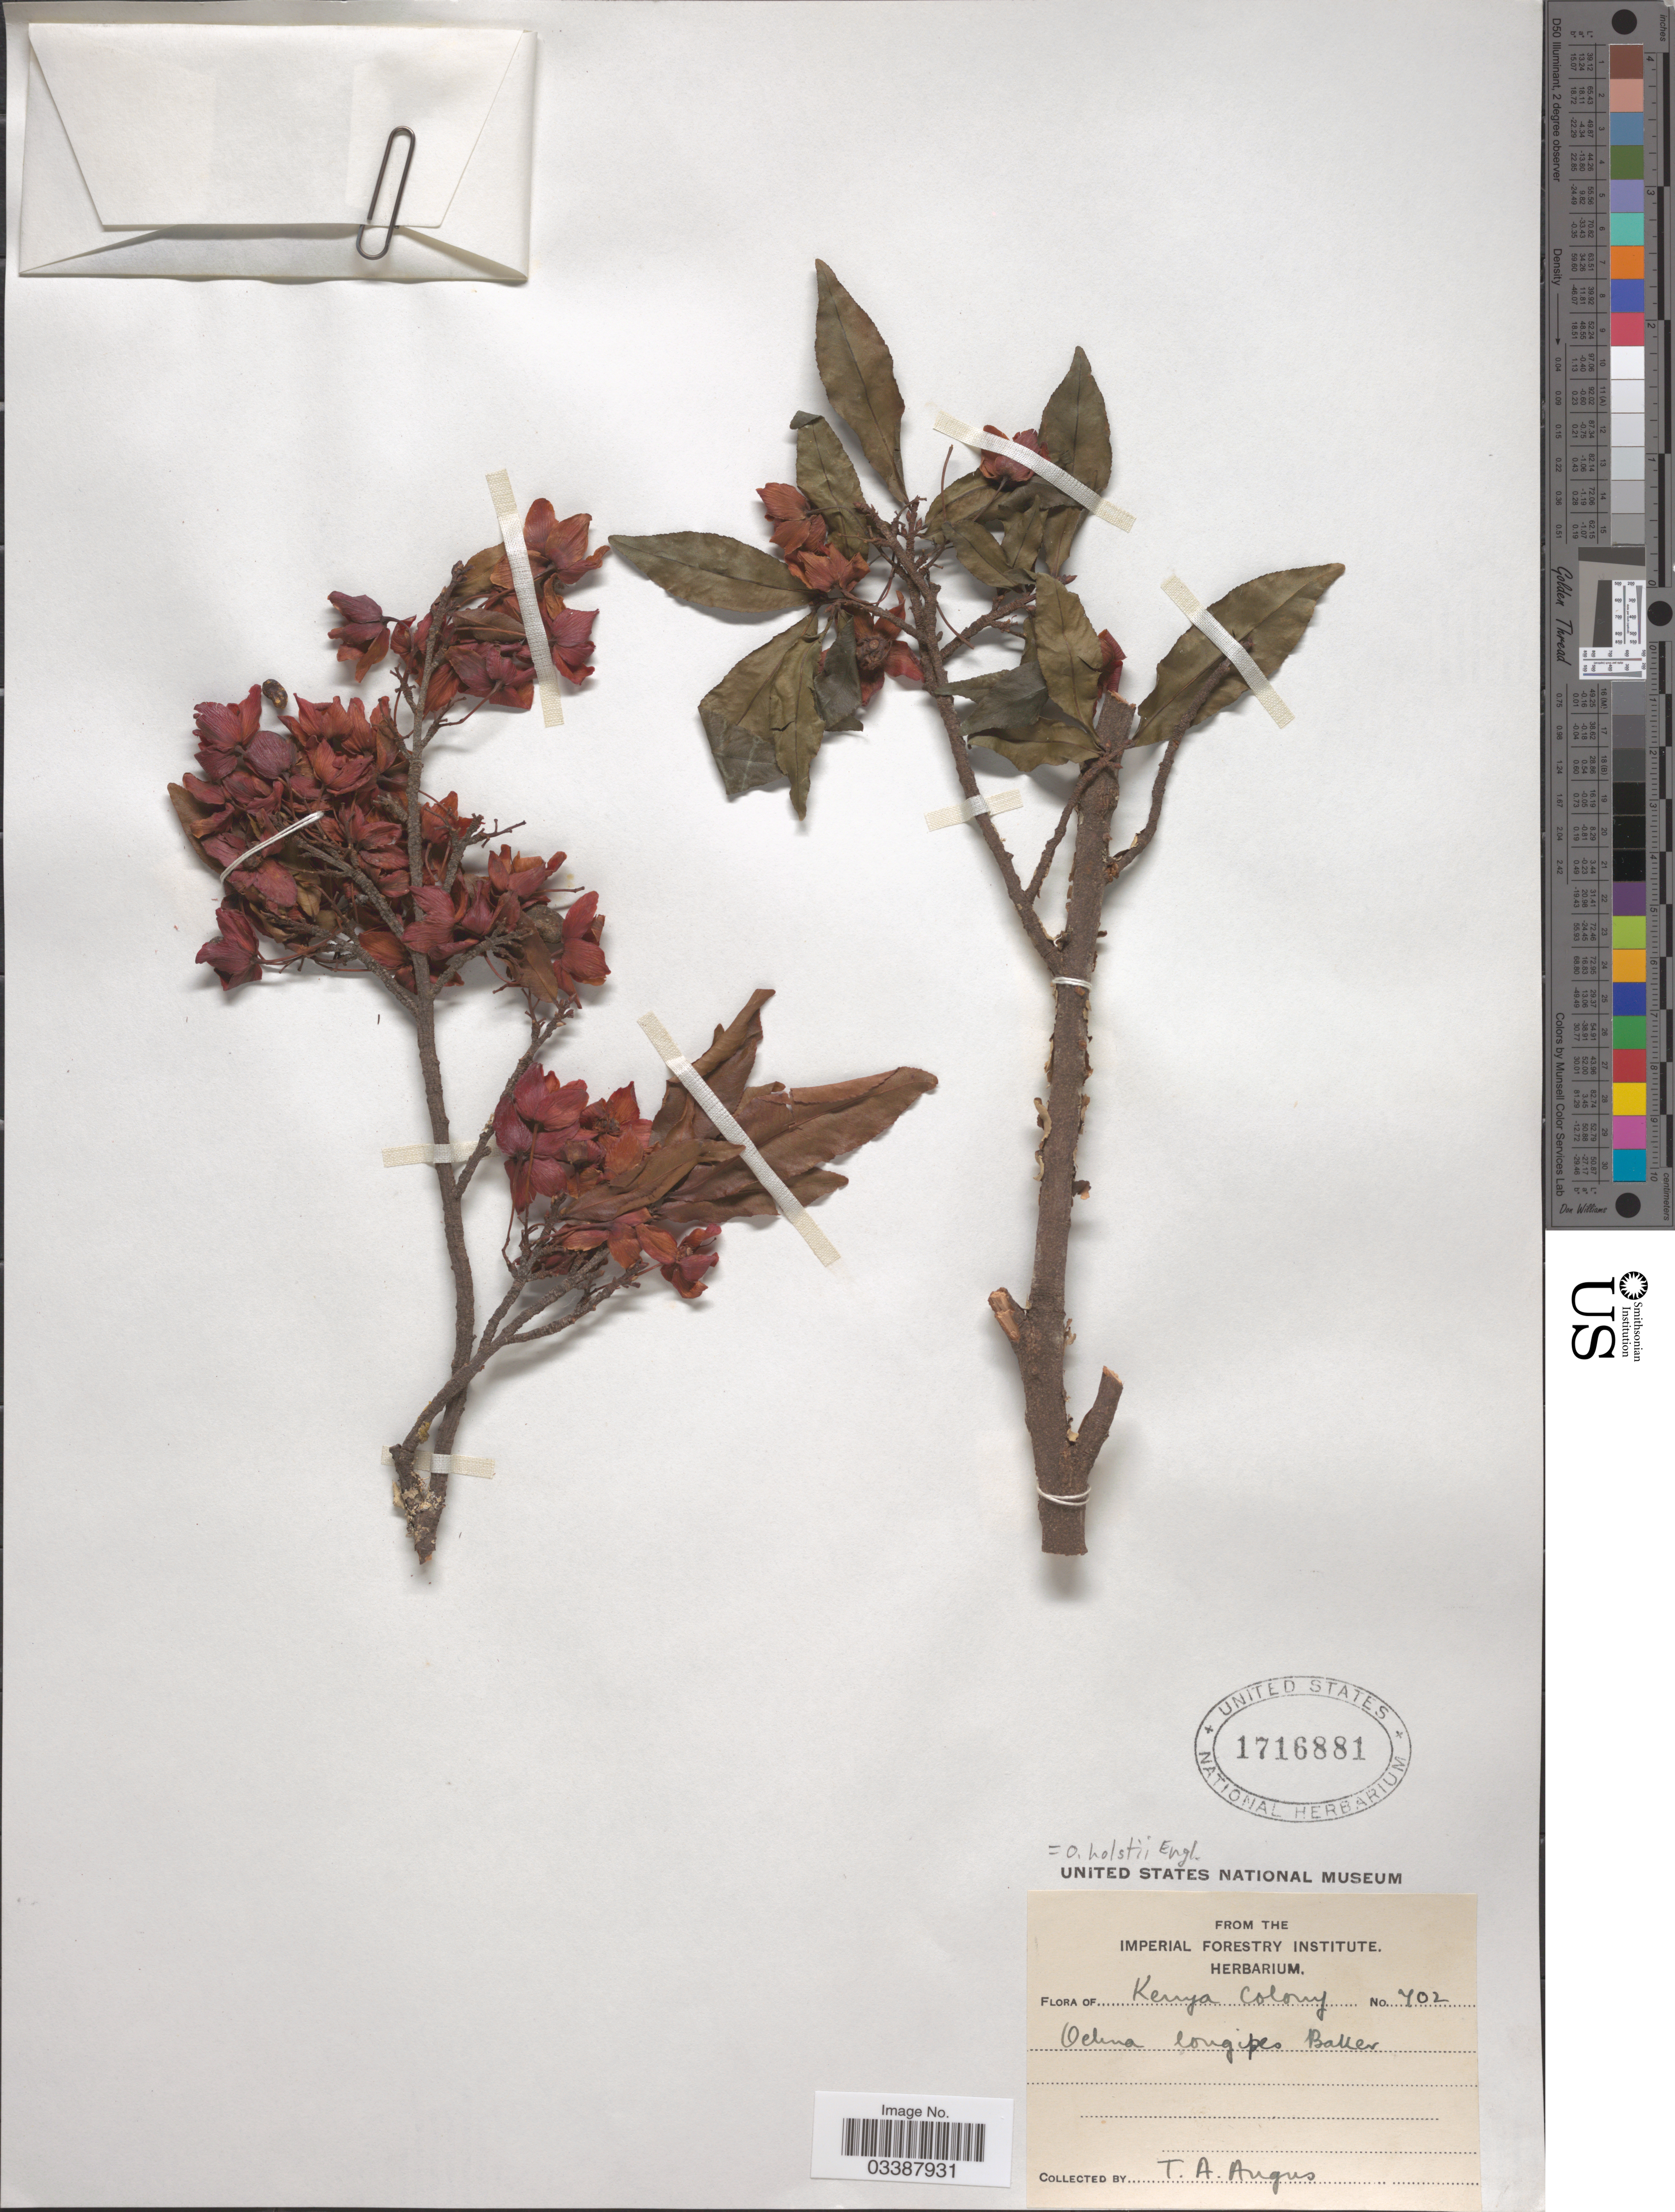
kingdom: Plantae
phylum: Tracheophyta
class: Magnoliopsida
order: Malpighiales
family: Ochnaceae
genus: Ochna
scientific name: Ochna holstii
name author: Engl.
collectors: T. Augus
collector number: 702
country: Kenya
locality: Kenya Colony.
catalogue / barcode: US 1716881